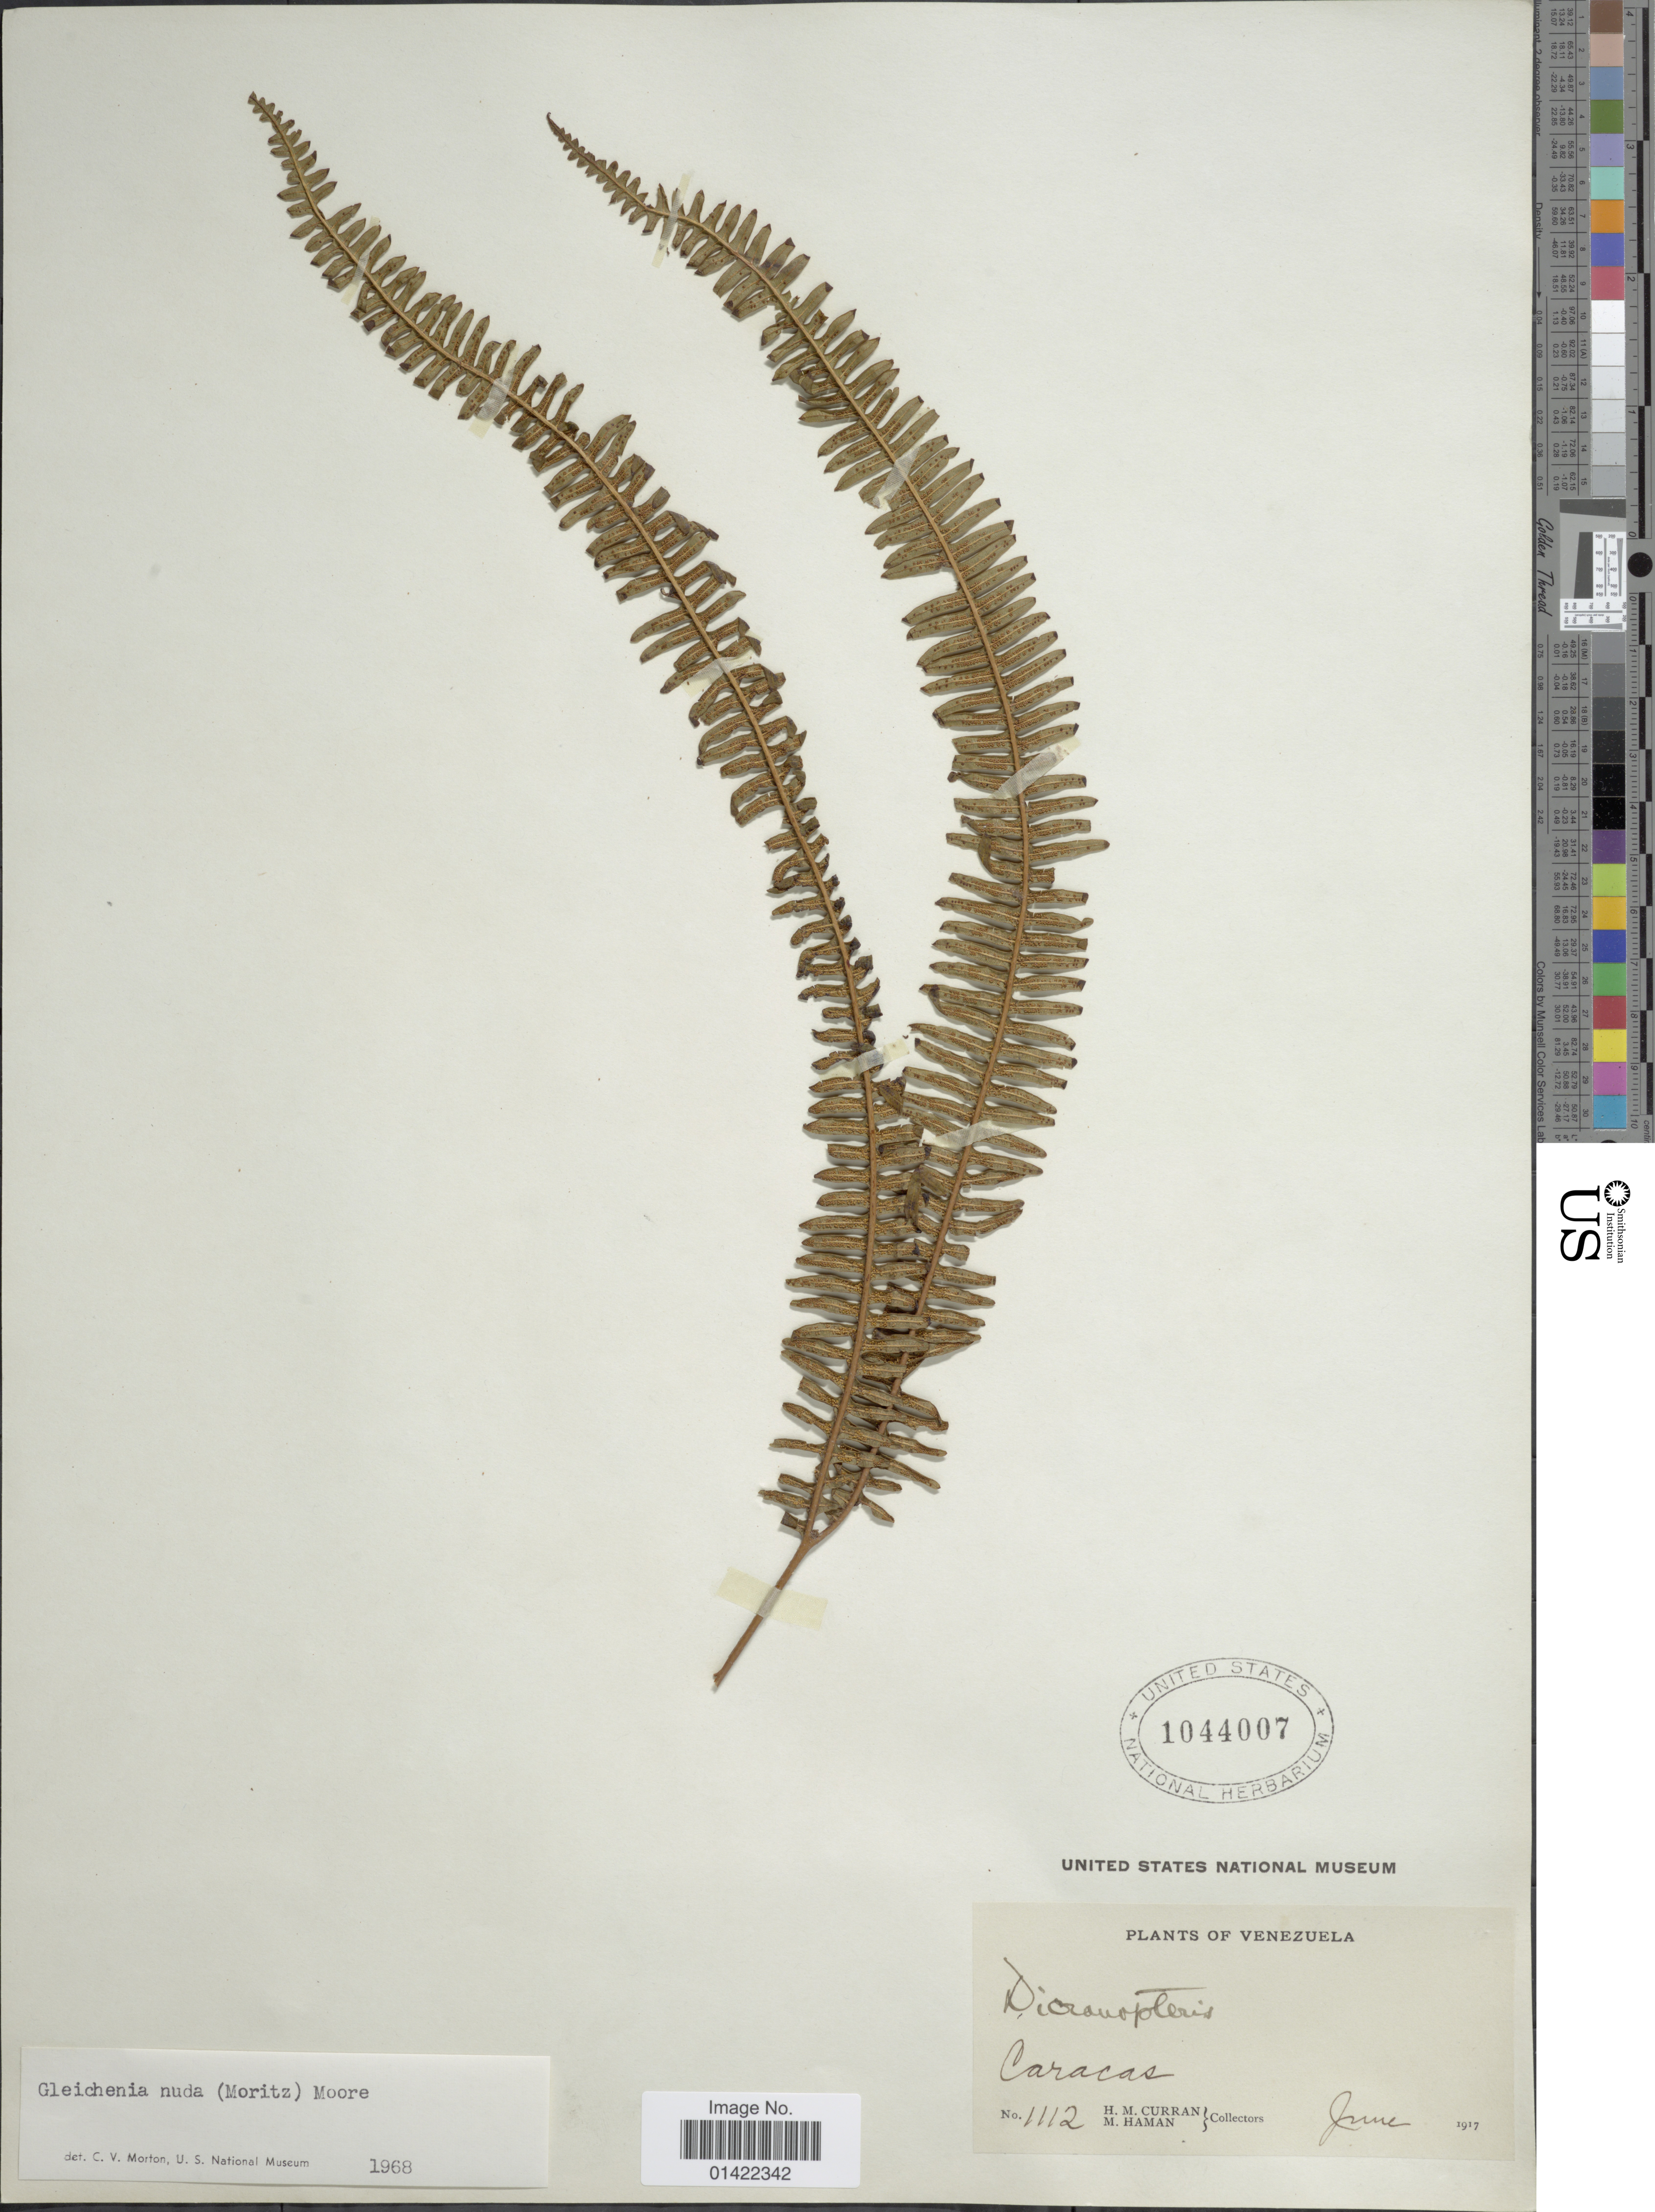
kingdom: Plantae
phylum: Tracheophyta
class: Polypodiopsida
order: Gleicheniales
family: Gleicheniaceae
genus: Sticherus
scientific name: Sticherus nudus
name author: (Moritz ex Reichardt) Nakai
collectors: H. M. Curran & M. Haman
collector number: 1112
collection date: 1917-06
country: Venezuela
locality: Caracas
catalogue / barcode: US 1044007